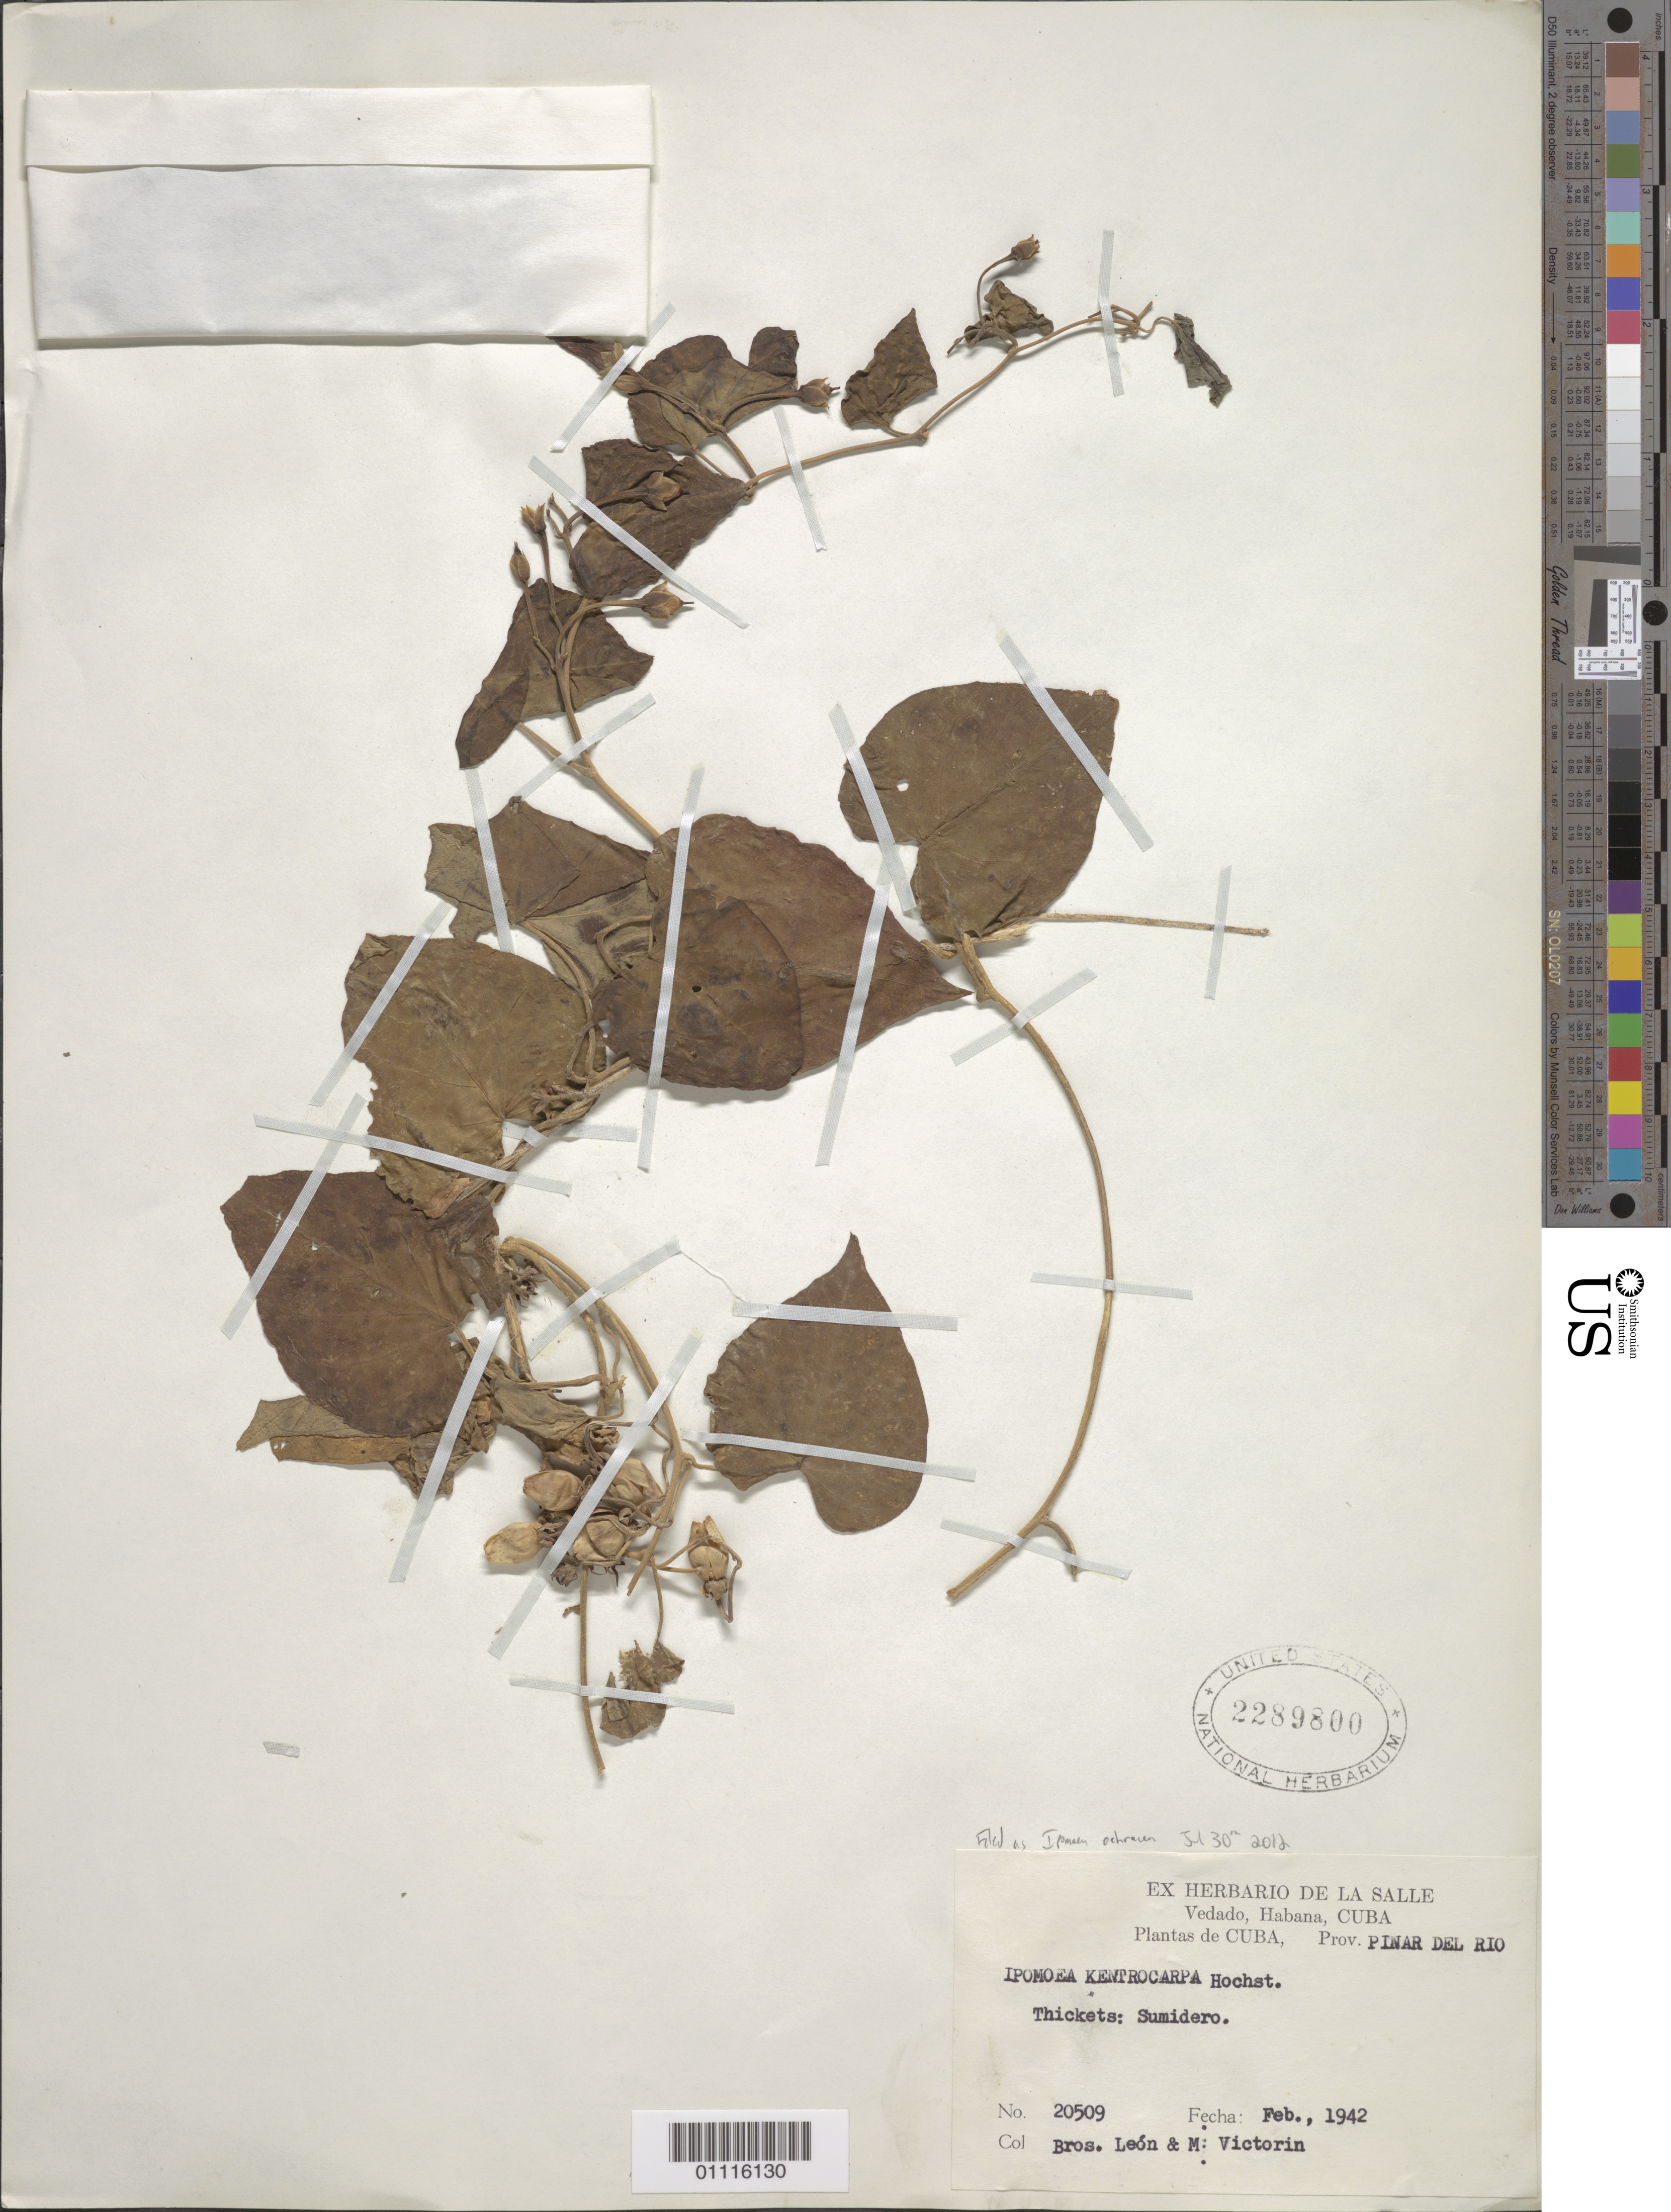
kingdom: Plantae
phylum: Tracheophyta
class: Magnoliopsida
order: Solanales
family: Convolvulaceae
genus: Ipomoea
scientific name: Ipomoea ochracea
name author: (Lindl.) G. Don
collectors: Bro. León & F. Victorin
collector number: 20509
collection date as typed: Feb 1942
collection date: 1942-02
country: Cuba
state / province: Pinar del Rio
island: Cuba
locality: Thickets: Sumidero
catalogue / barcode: US 2289800